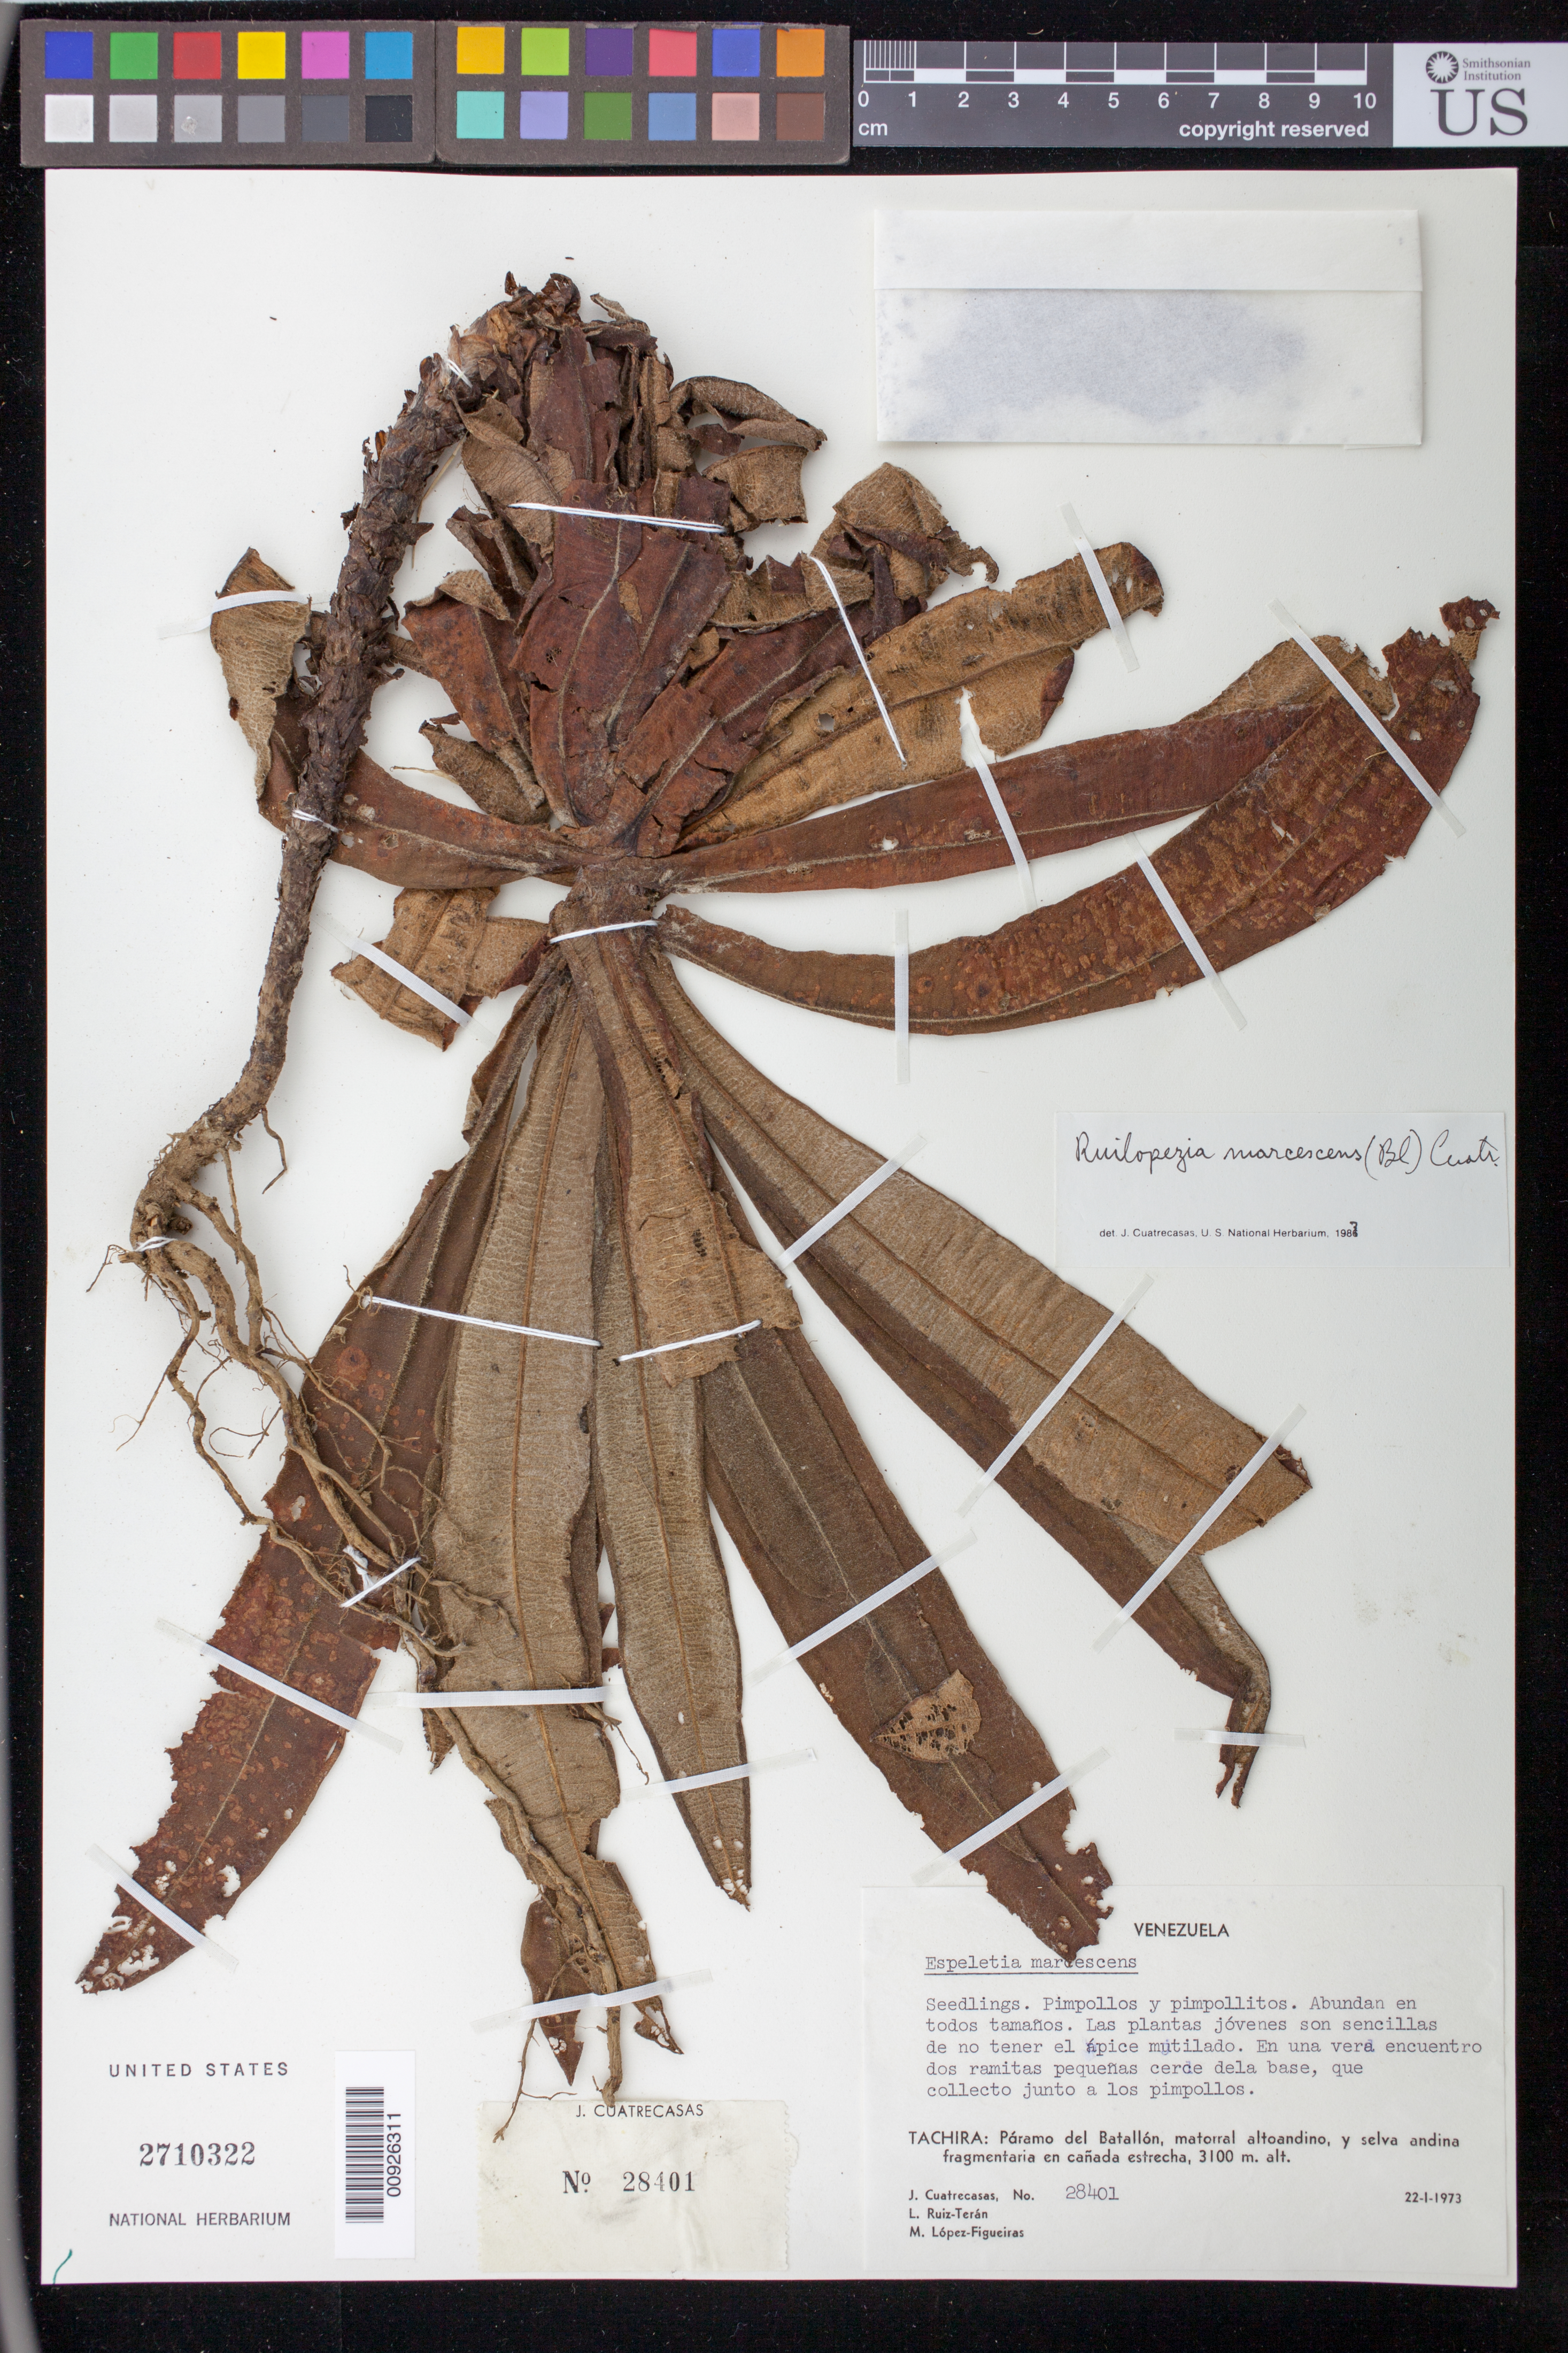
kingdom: Plantae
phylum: Tracheophyta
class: Magnoliopsida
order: Asterales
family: Asteraceae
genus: Ruilopezia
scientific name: Ruilopezia marcescens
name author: (S.F. Blake) Cuatrec.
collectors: J. Cuatrecasas, L. E. Ruíz-Terán & M. López Figueiras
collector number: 28401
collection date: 1973-01-22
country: Venezuela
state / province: Táchira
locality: Páramo del Batallón. Matorral altoandino, y selva altoandina fragmentaria en cañada estrecha.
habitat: matorral andino y selva andina fragmentaria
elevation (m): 3100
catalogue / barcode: US 2710322